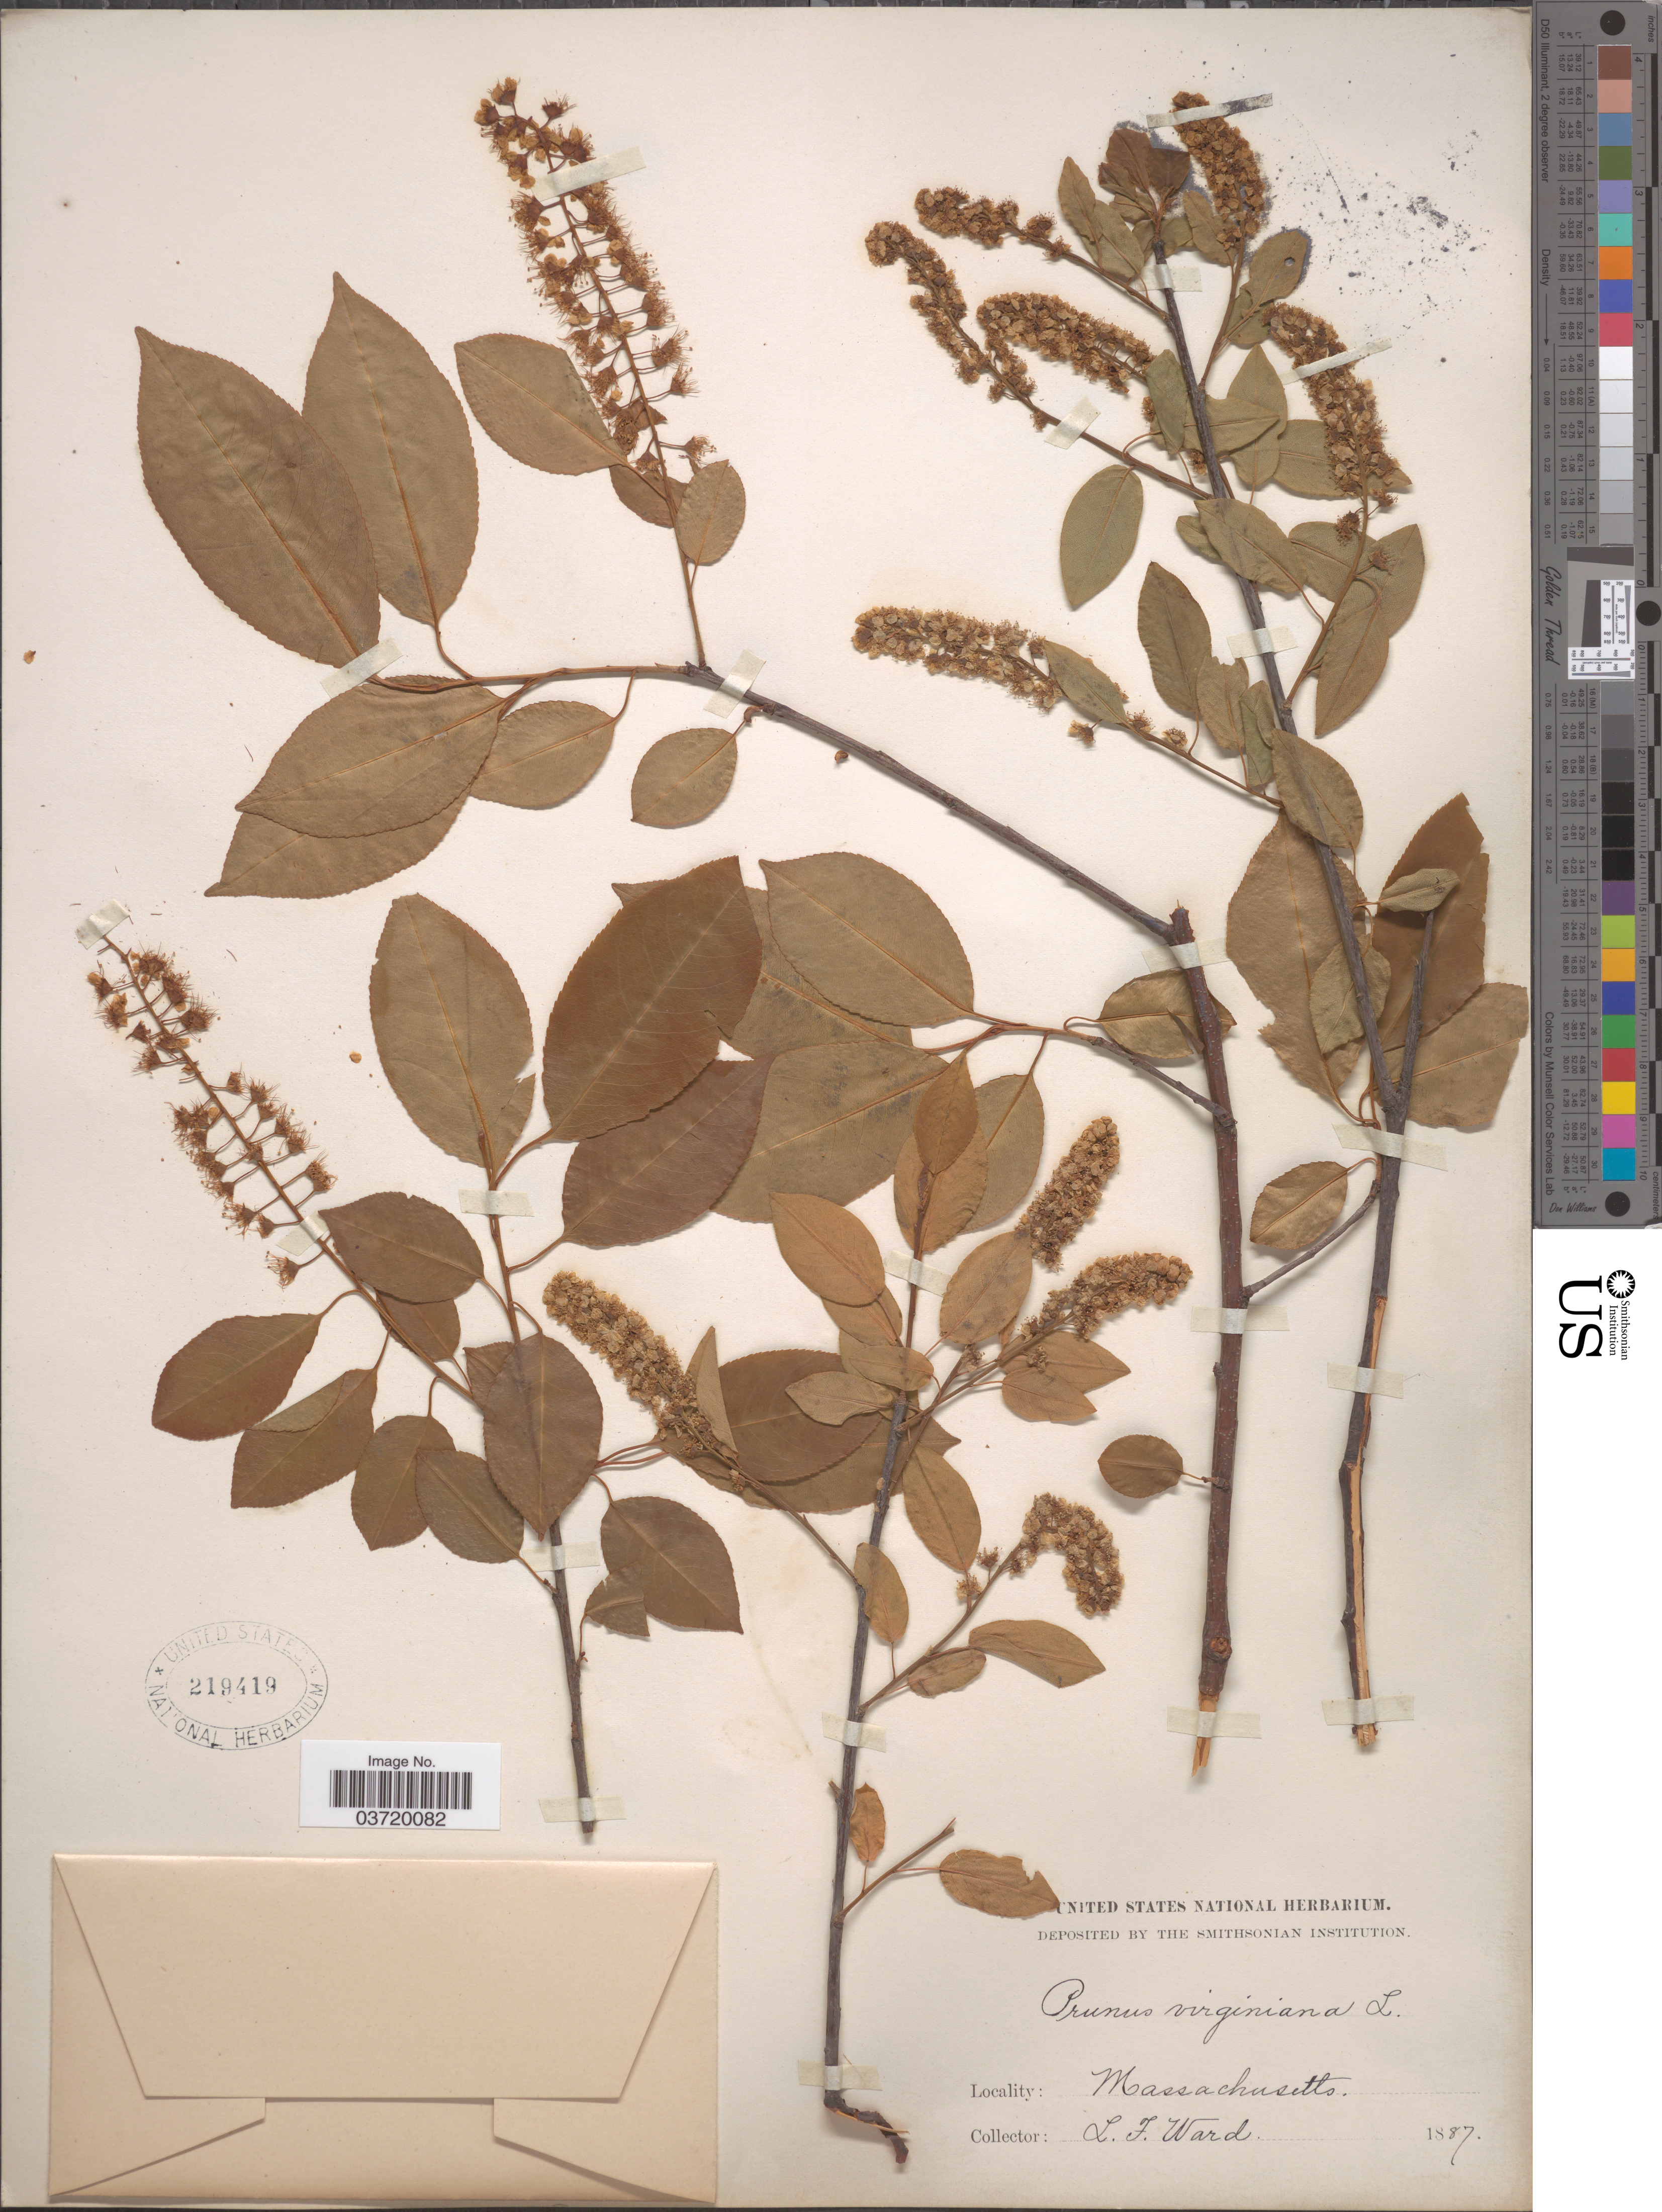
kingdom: Plantae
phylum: Tracheophyta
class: Magnoliopsida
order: Rosales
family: Rosaceae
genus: Prunus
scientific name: Prunus virginiana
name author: L.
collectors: L. Ward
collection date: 1887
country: United States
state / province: Massachusetts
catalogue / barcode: US 219419